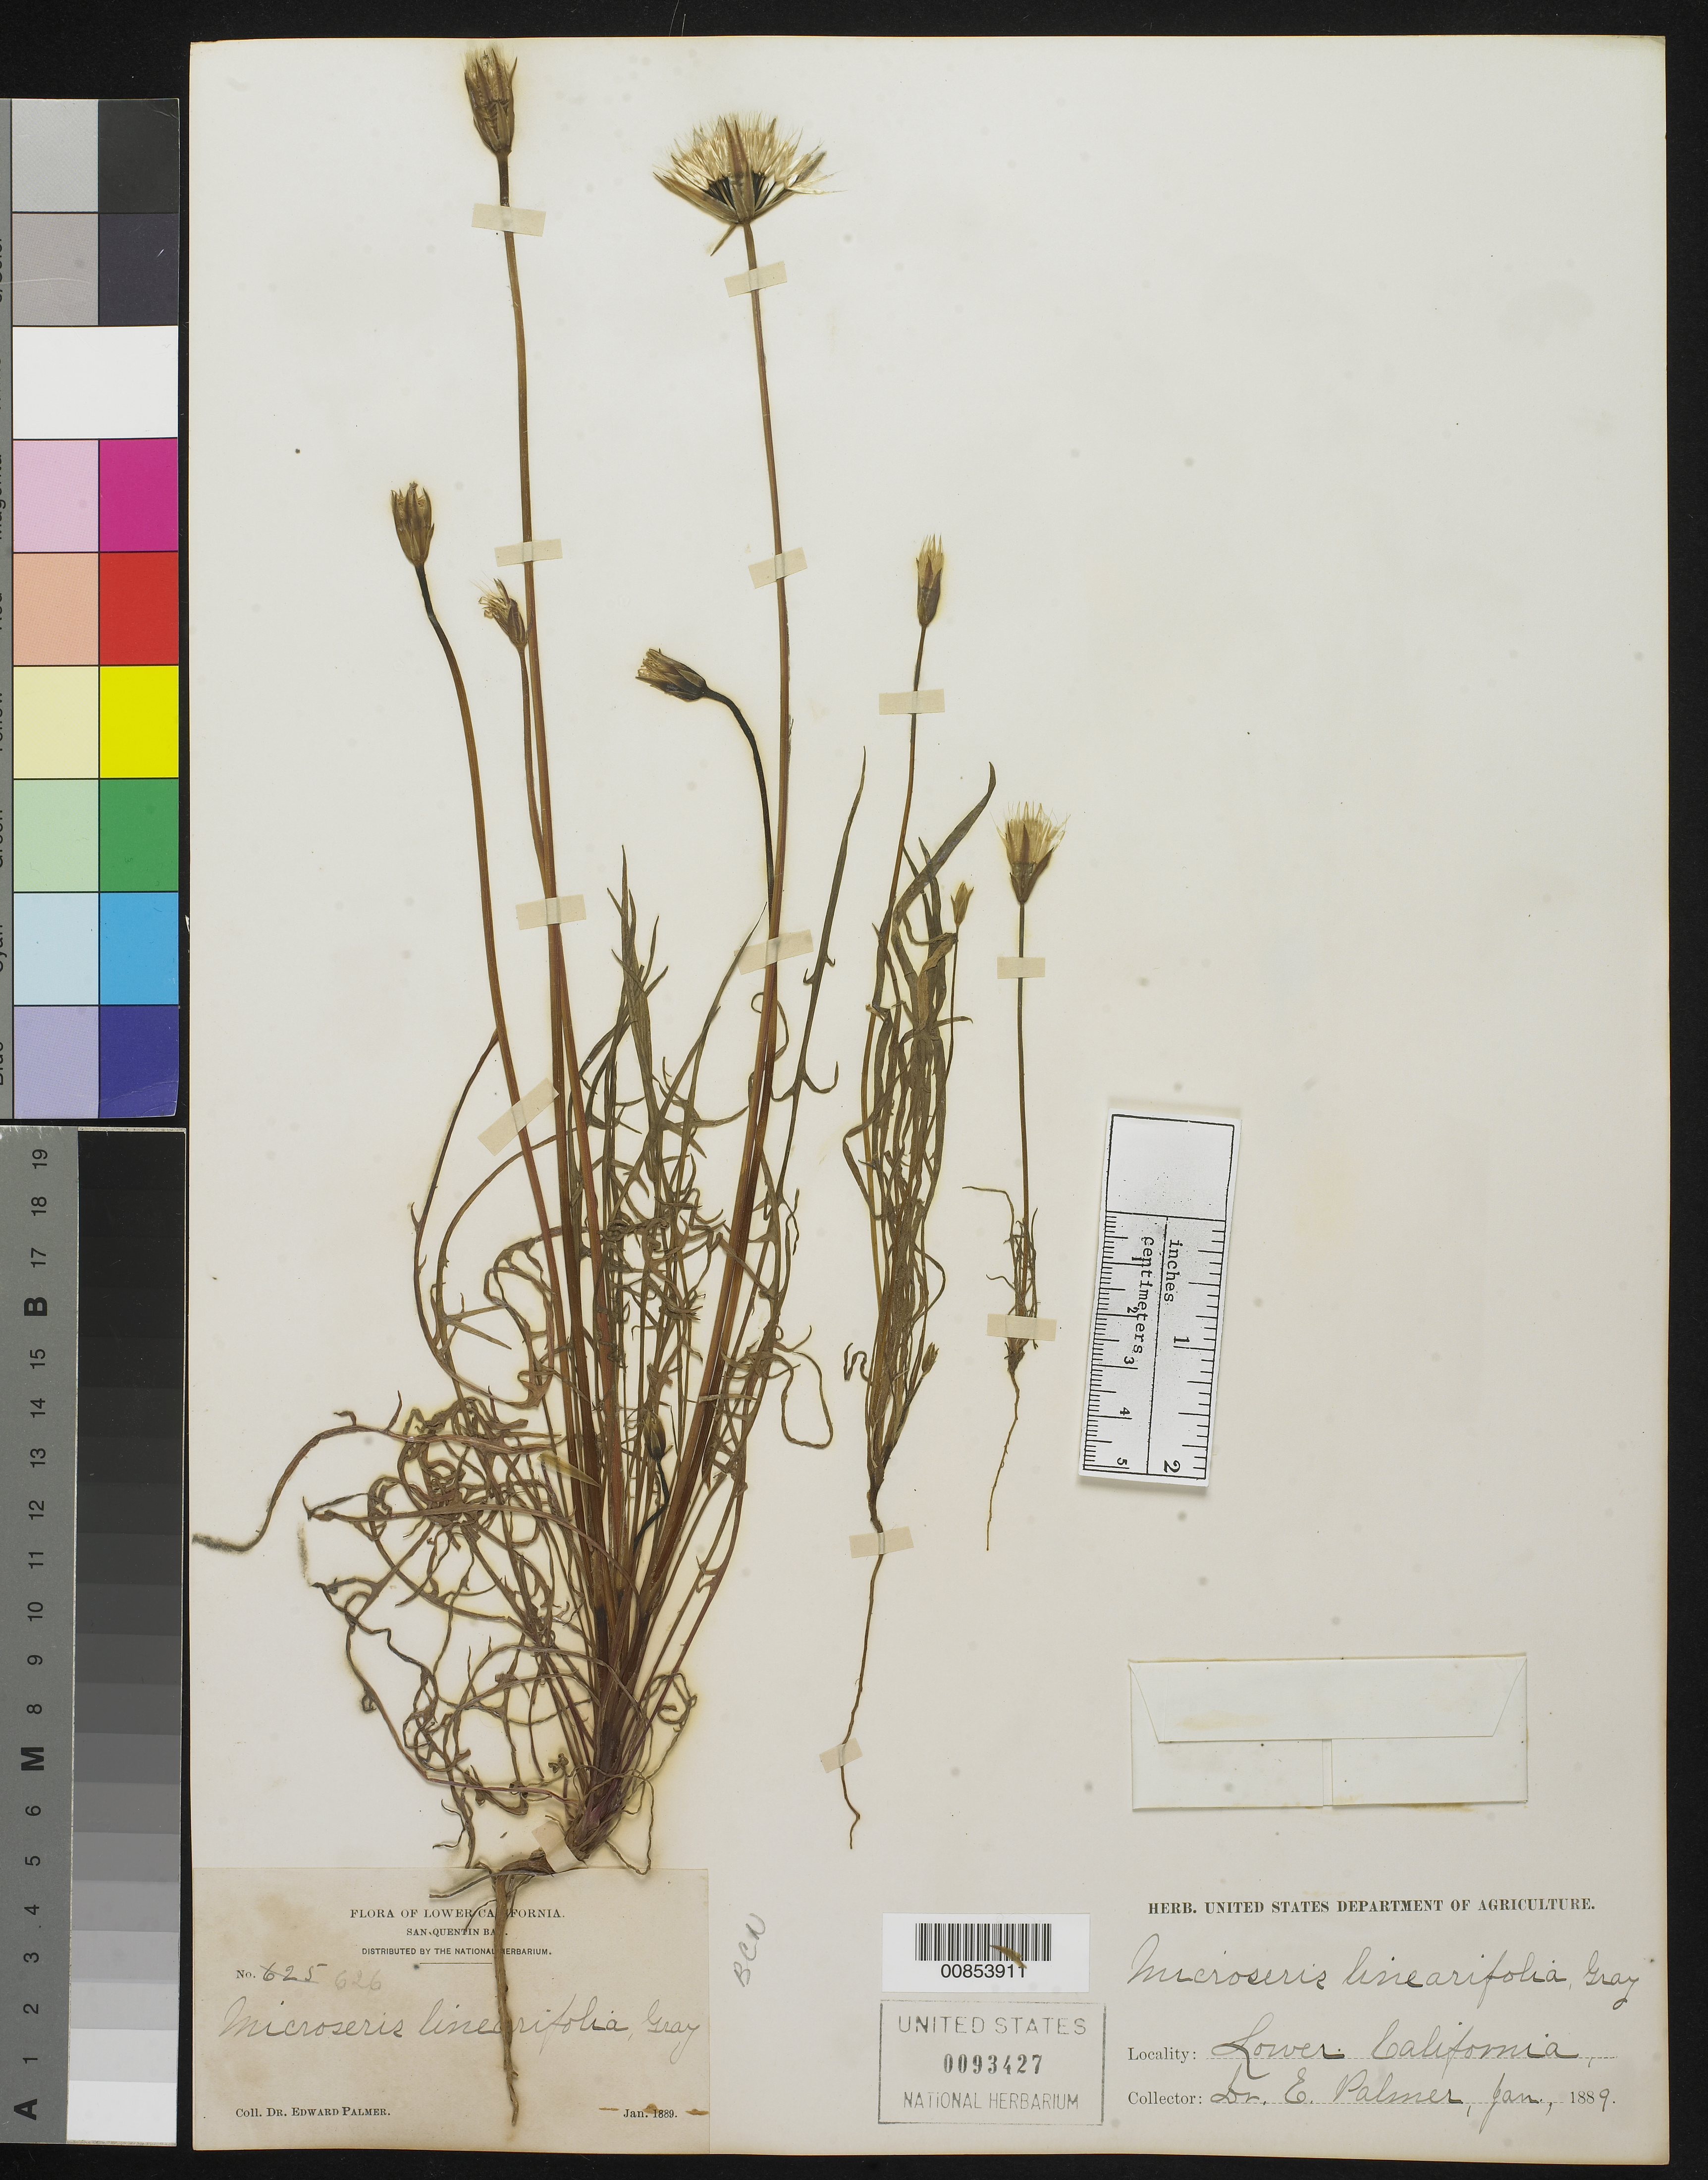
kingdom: Plantae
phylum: Tracheophyta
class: Magnoliopsida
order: Asterales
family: Asteraceae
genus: Uropappus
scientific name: Uropappus lindleyi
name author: (DC.) Nutt.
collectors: E. Palmer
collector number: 626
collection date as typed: Jan 1889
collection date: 1889-01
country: Mexico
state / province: Baja California Norte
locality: San Quentin Bay, Baja California.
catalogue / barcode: US 93427